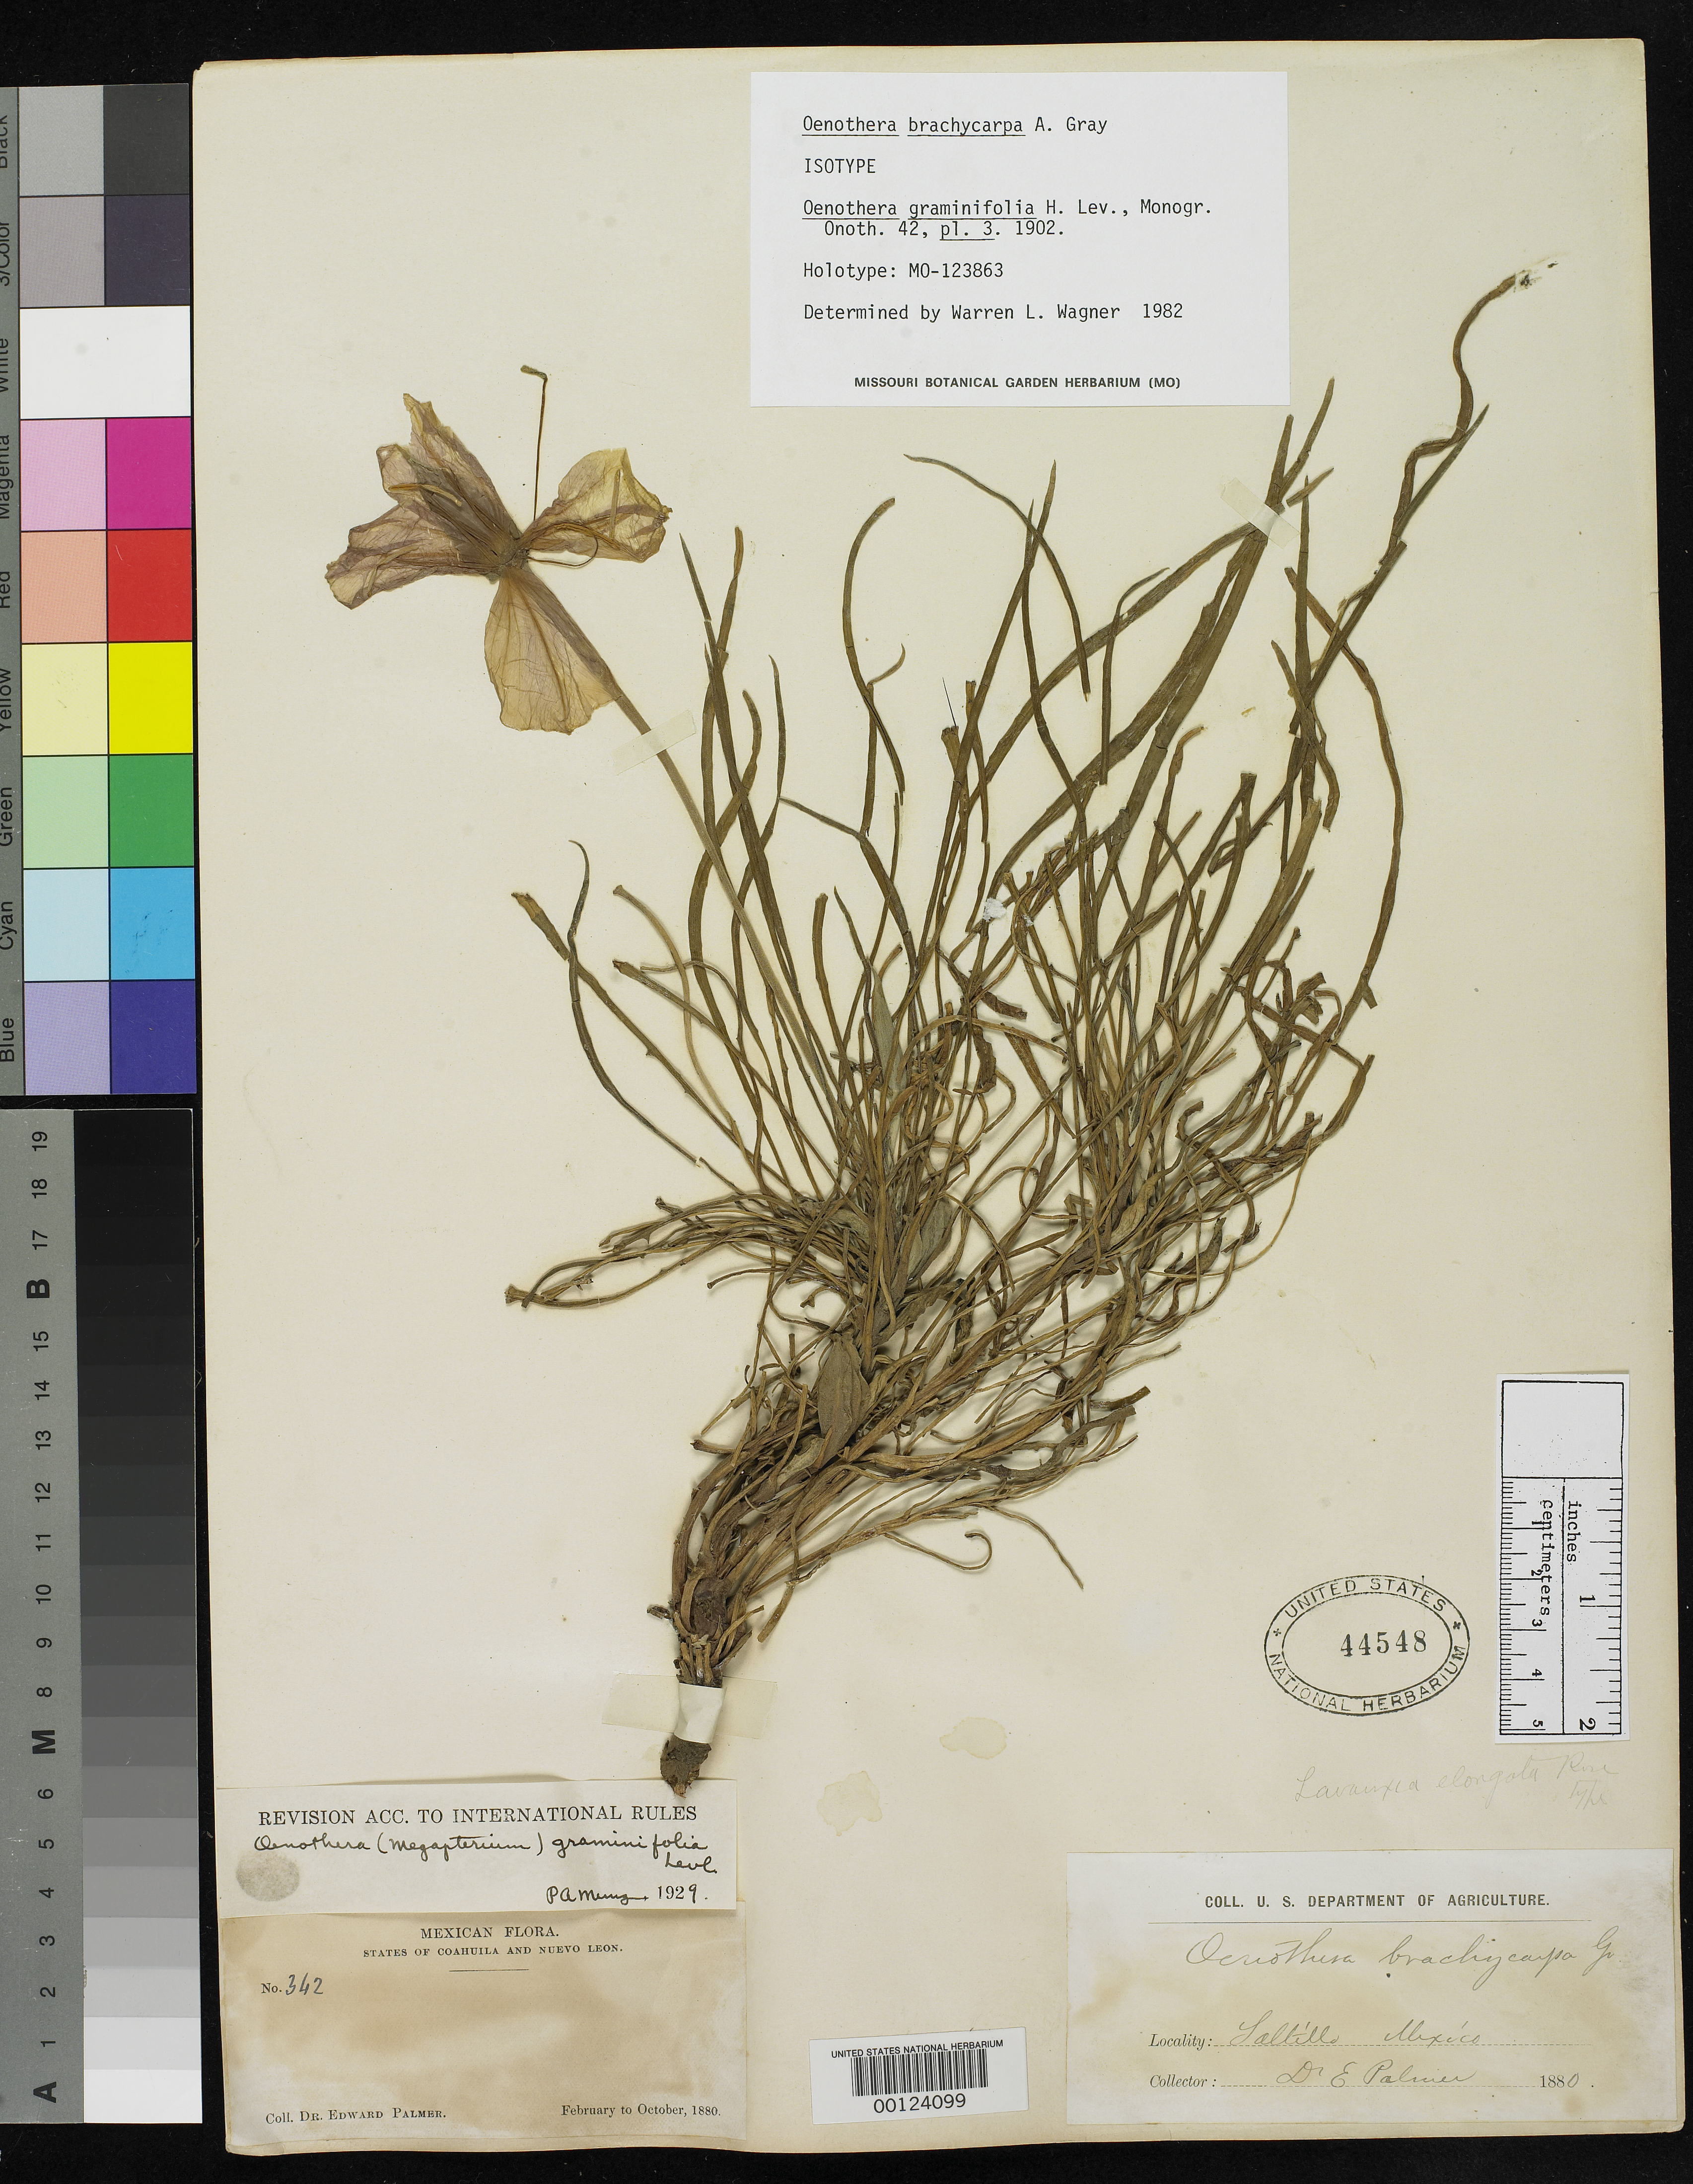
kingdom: Plantae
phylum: Tracheophyta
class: Magnoliopsida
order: Myrtales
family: Onagraceae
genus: Oenothera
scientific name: Oenothera graminifolia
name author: H. Lév.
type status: Isotype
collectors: E. Palmer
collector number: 342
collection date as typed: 01 Jul 1880 to 08 Jul 1880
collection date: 1880-07-01/1880-07-08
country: Mexico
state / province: Coahuila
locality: Saltillo.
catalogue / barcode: US 44548